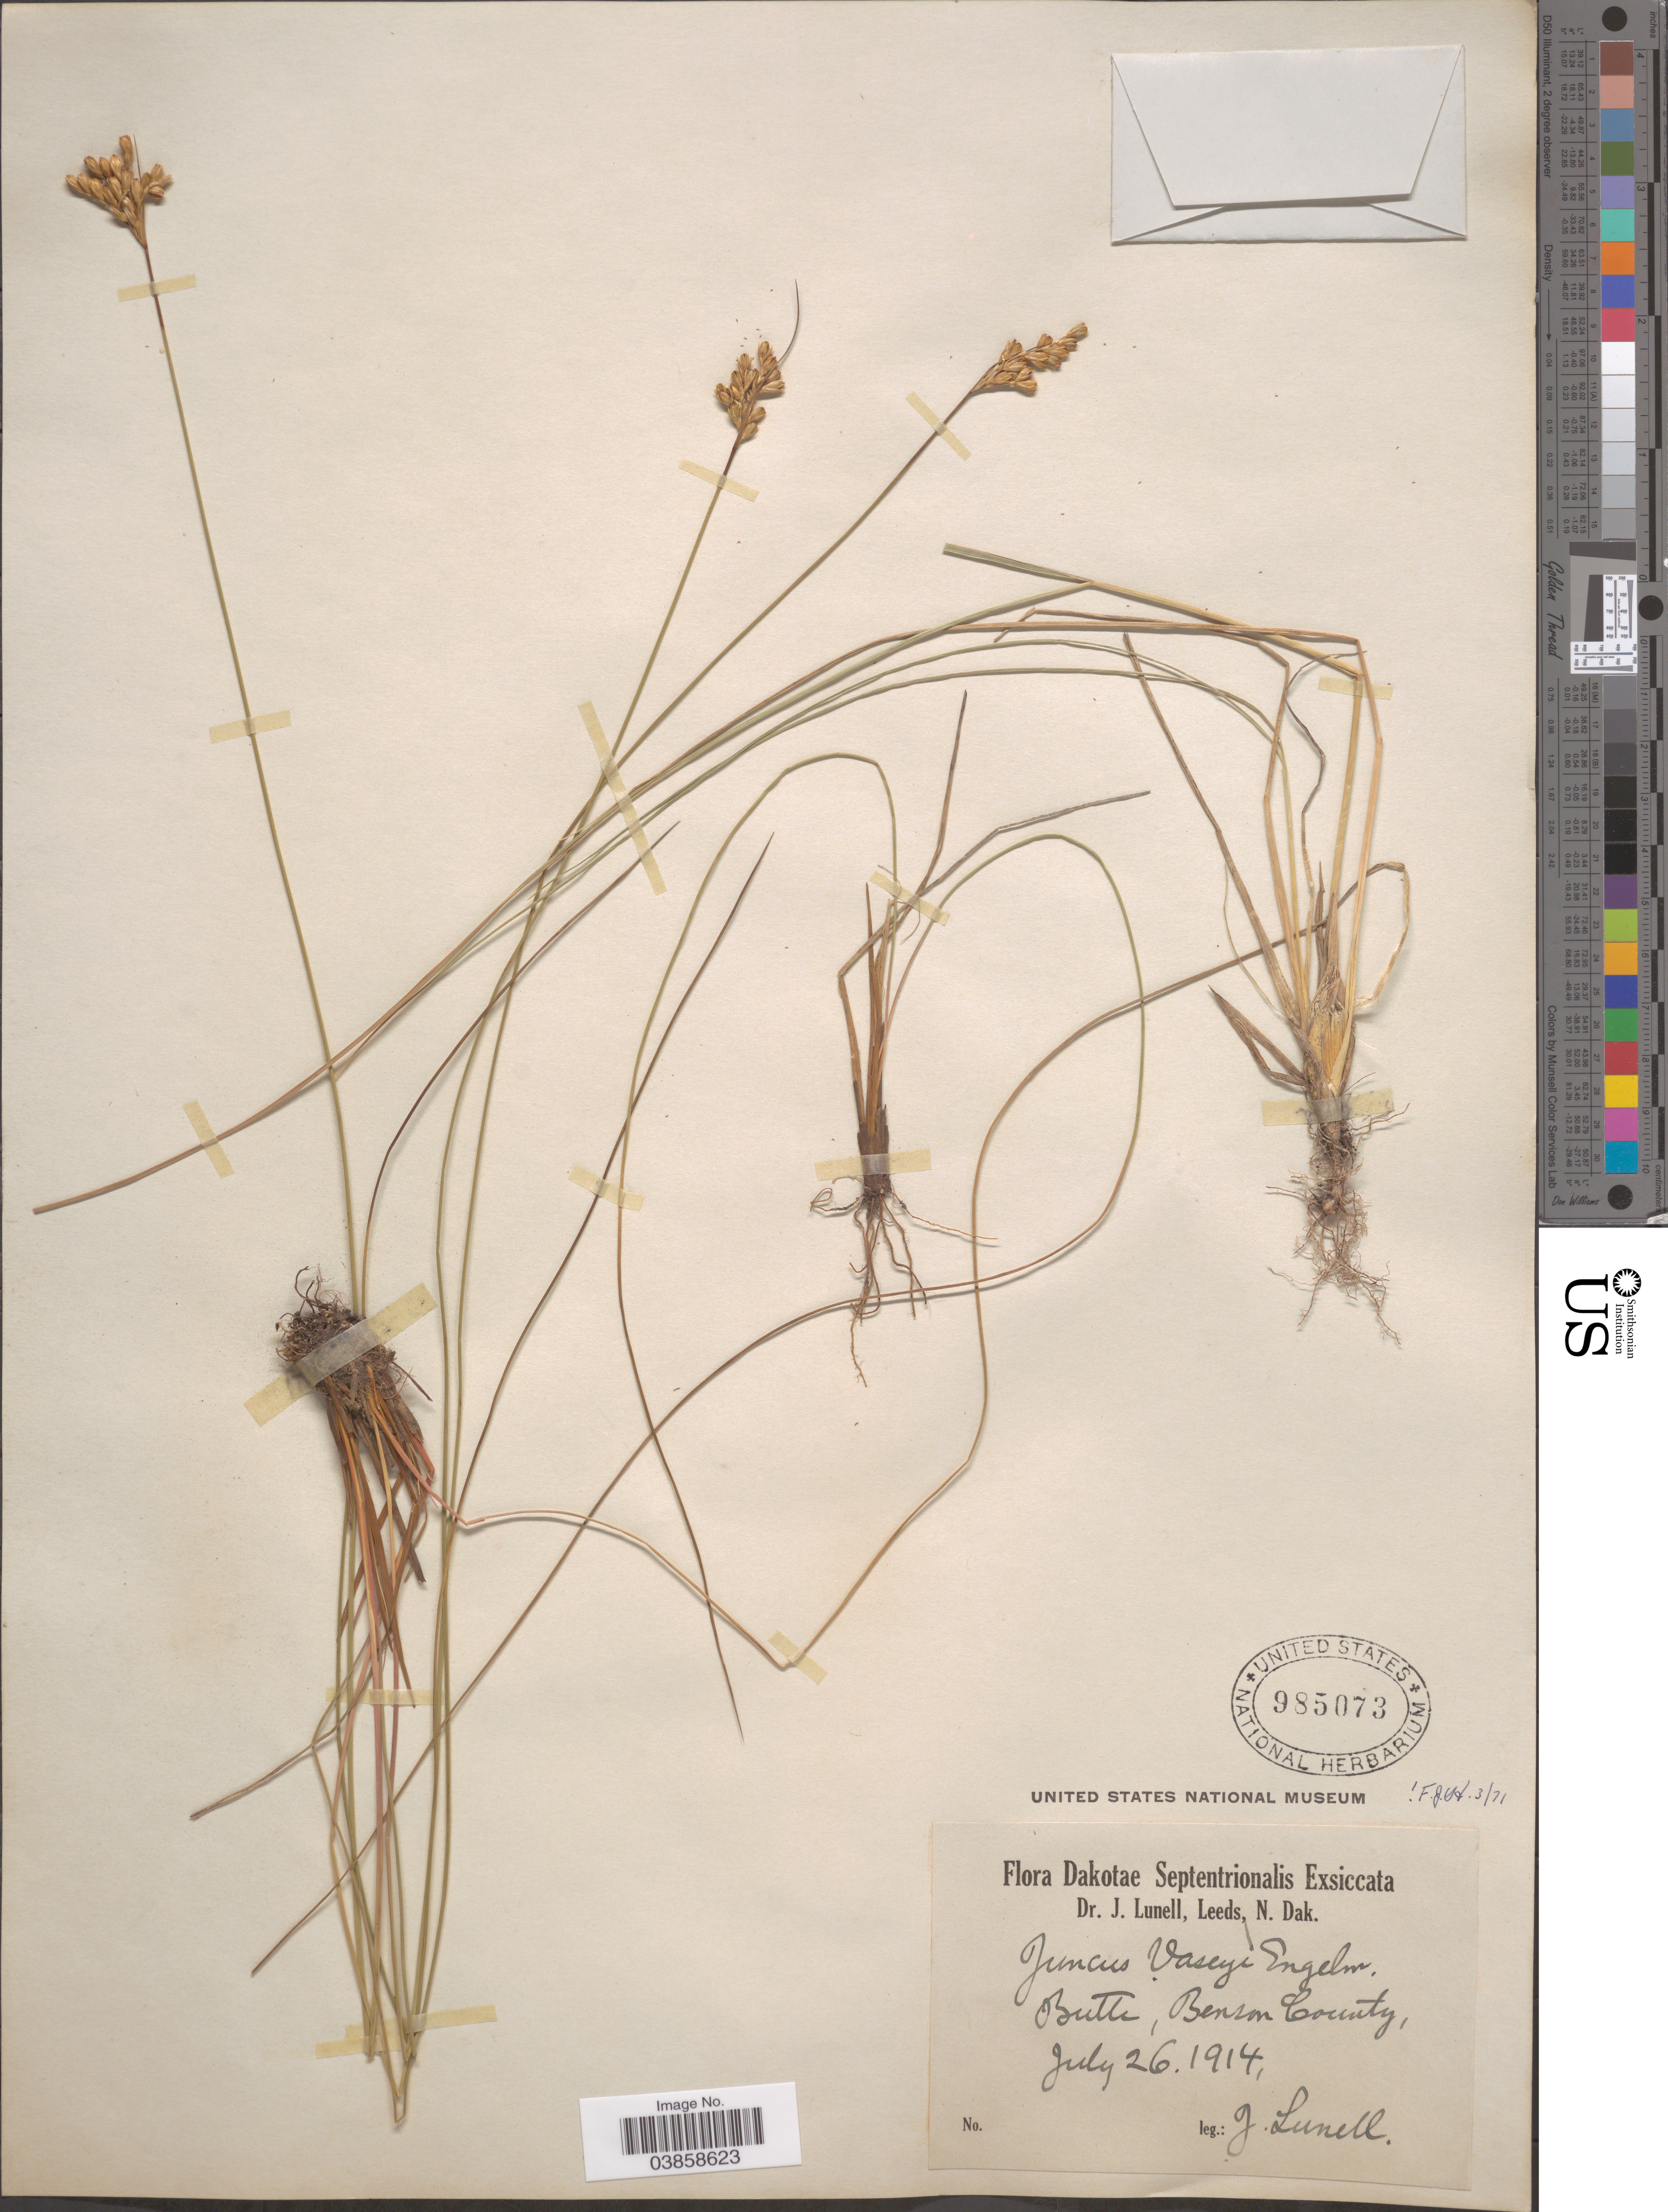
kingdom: Plantae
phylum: Tracheophyta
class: Liliopsida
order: Poales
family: Juncaceae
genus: Juncus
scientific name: Juncus vaseyi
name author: Engelm.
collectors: J. Lunell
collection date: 1914-07-26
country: United States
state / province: North Dakota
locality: Butte, Benson County.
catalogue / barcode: US 985073